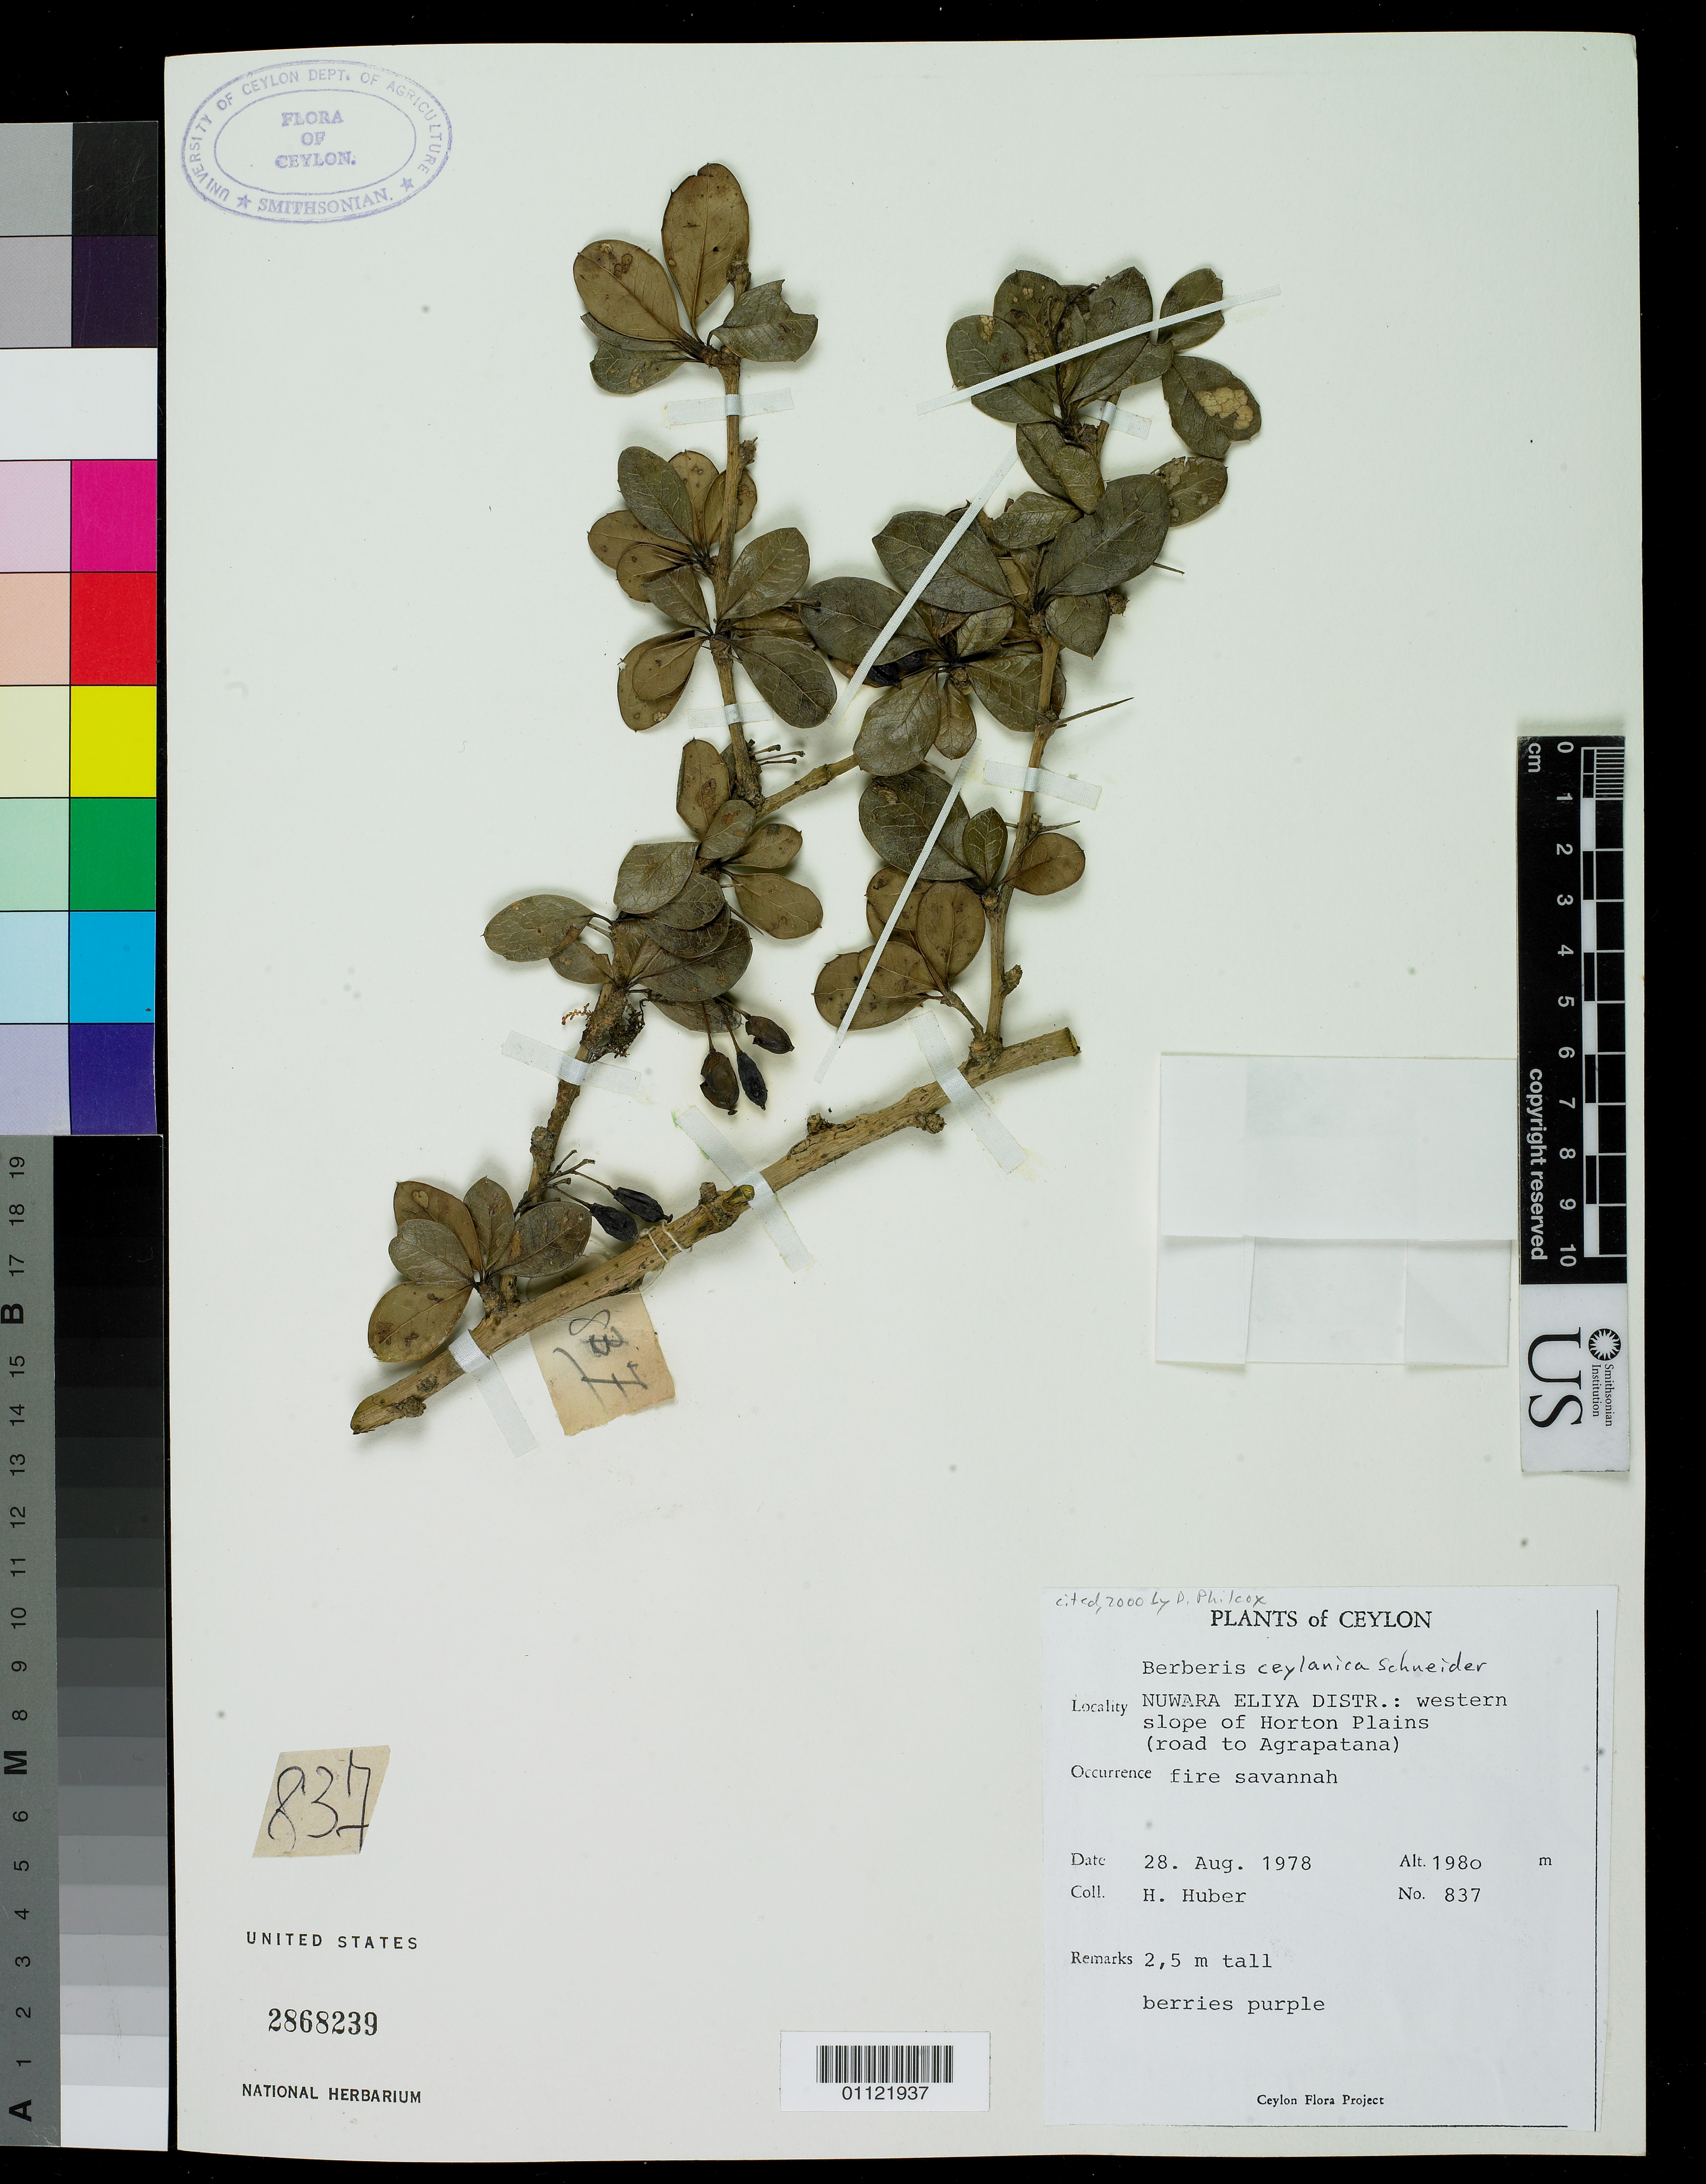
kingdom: Plantae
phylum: Tracheophyta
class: Magnoliopsida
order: Ranunculales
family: Berberidaceae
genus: Berberis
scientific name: Berberis ceylanica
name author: C.K. Schneid.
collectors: H. F. Huber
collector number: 837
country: Sri Lanka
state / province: Central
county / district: Nuwara Eliya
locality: Western slope of Horton Plains (road to Agrapatana)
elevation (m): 1980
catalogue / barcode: US 2868239